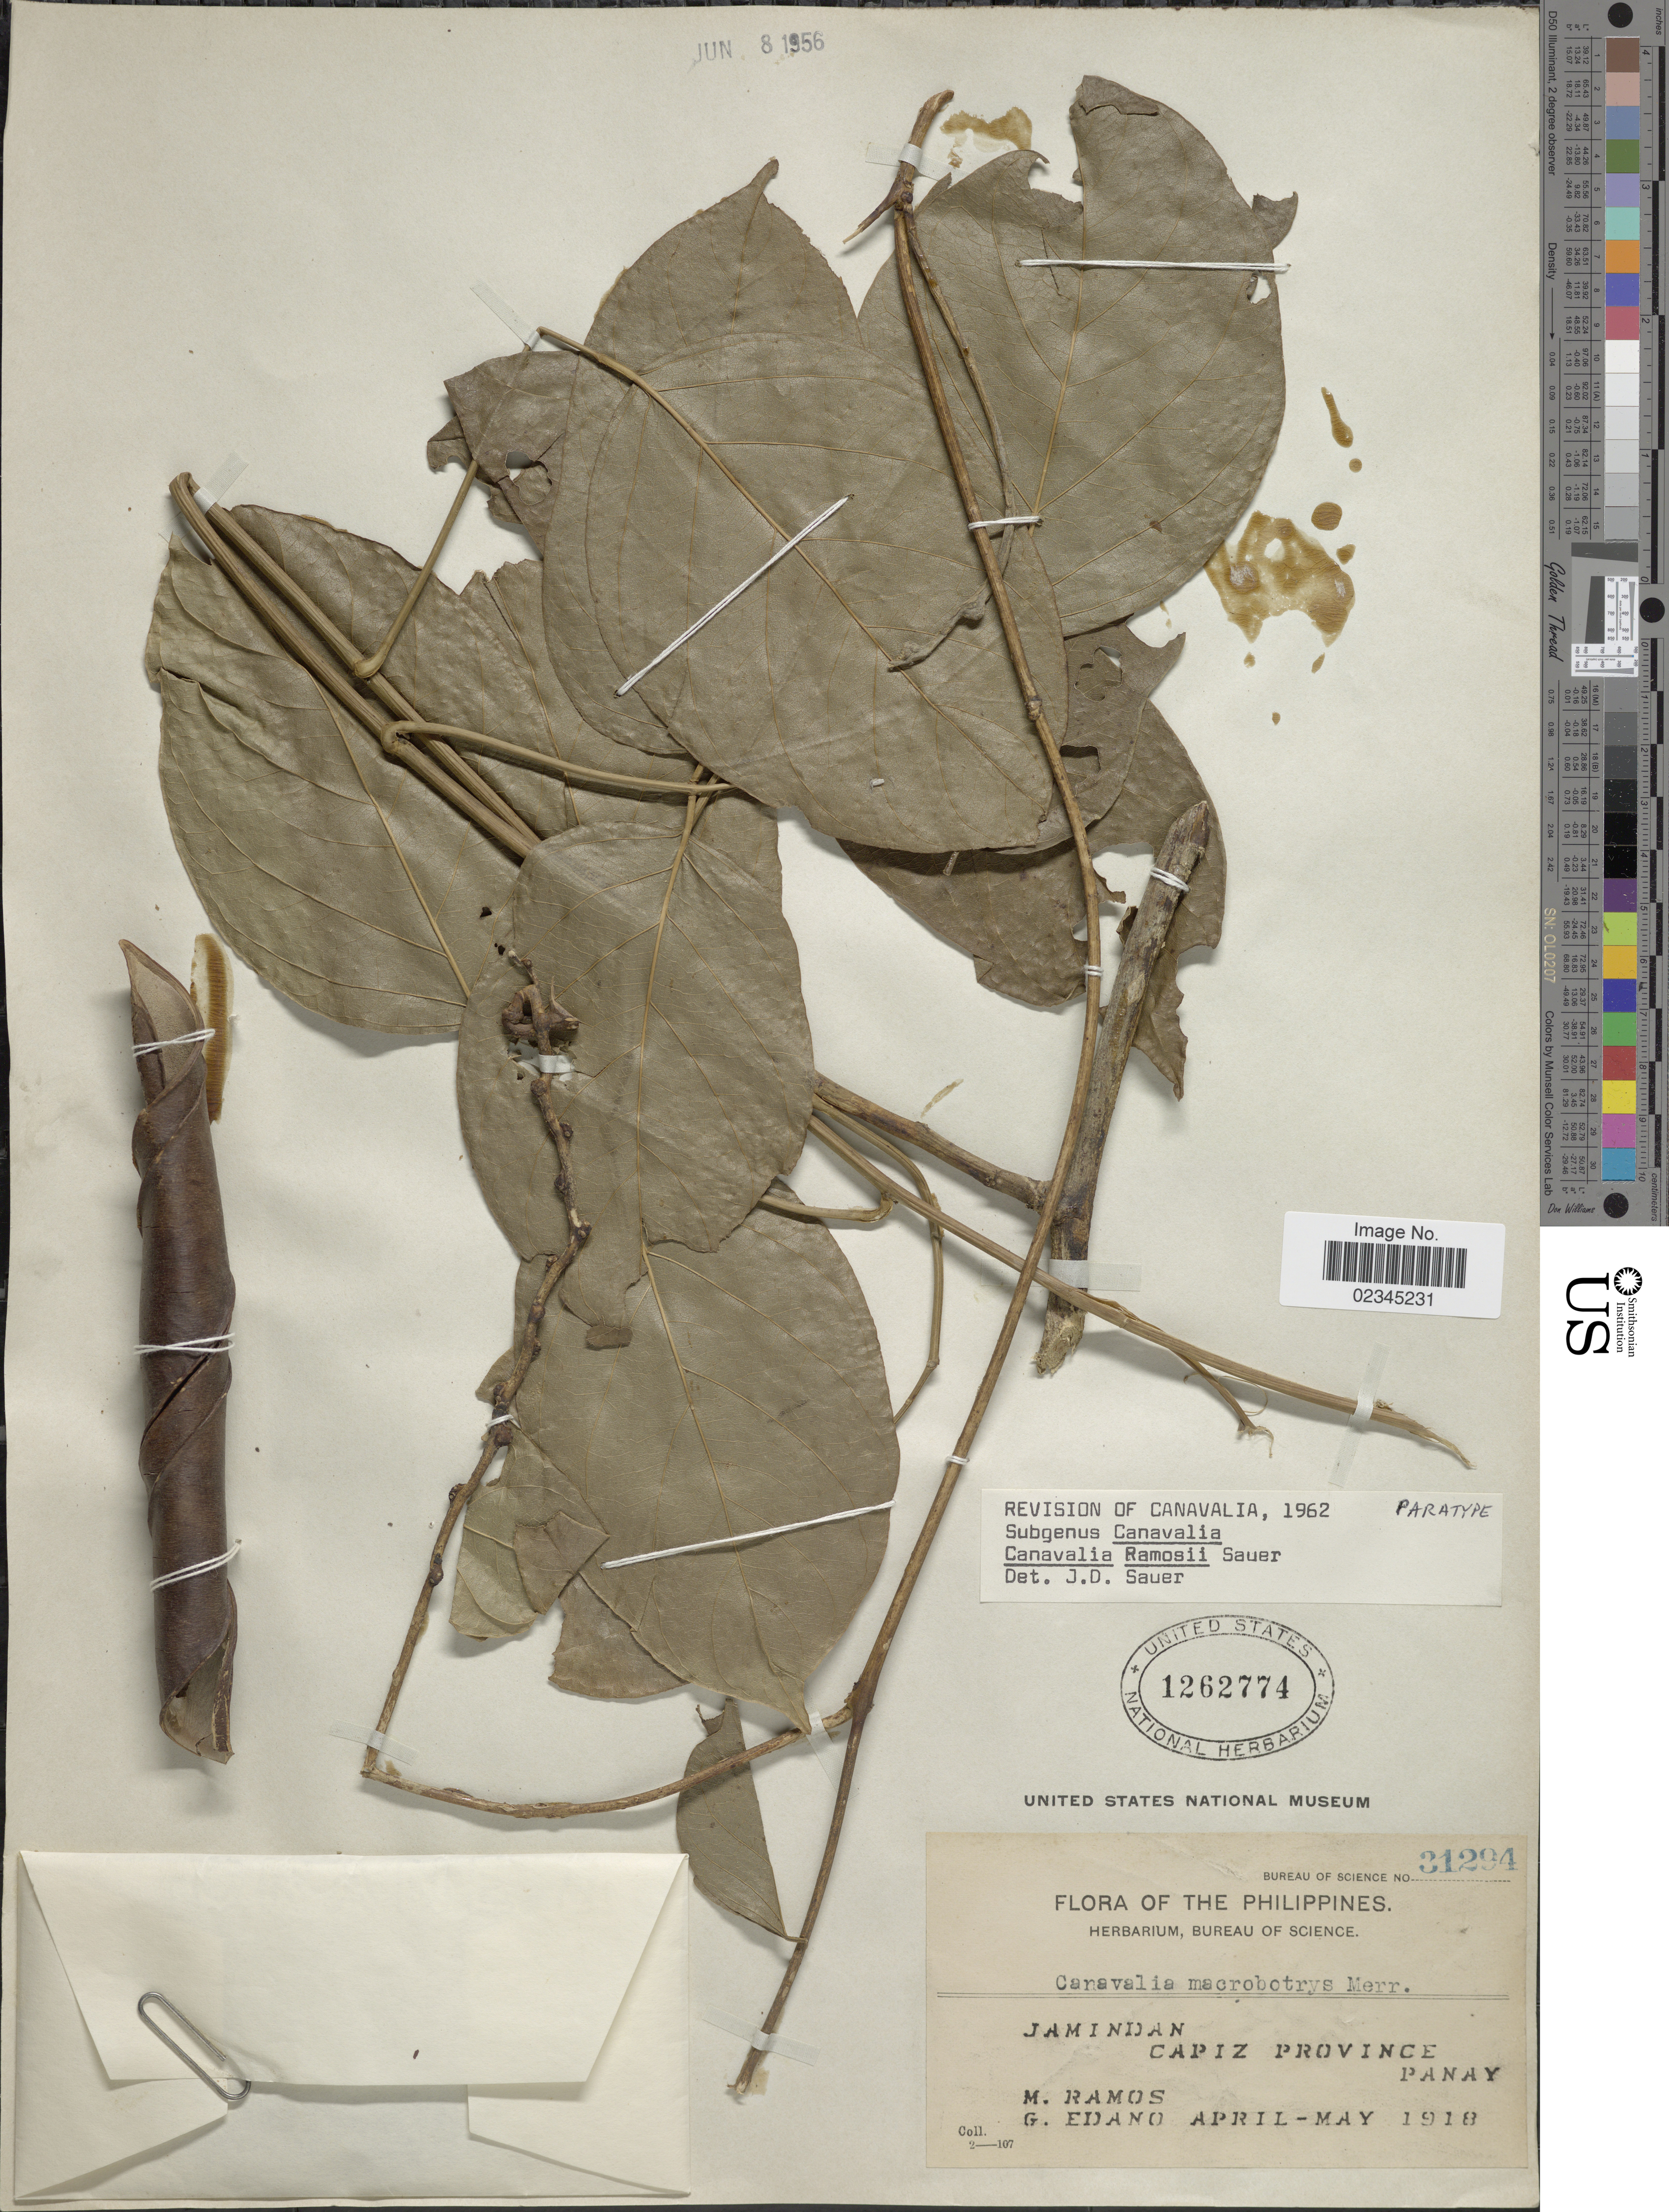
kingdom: Plantae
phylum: Tracheophyta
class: Magnoliopsida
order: Fabales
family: Fabaceae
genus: Canavalia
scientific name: Canavalia ramosii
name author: J.D. Sauer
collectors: M. Ramon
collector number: Bureau of Science 31294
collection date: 1918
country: Philippines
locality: Jamindan, Capiz Province. Panay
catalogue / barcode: US 1262774